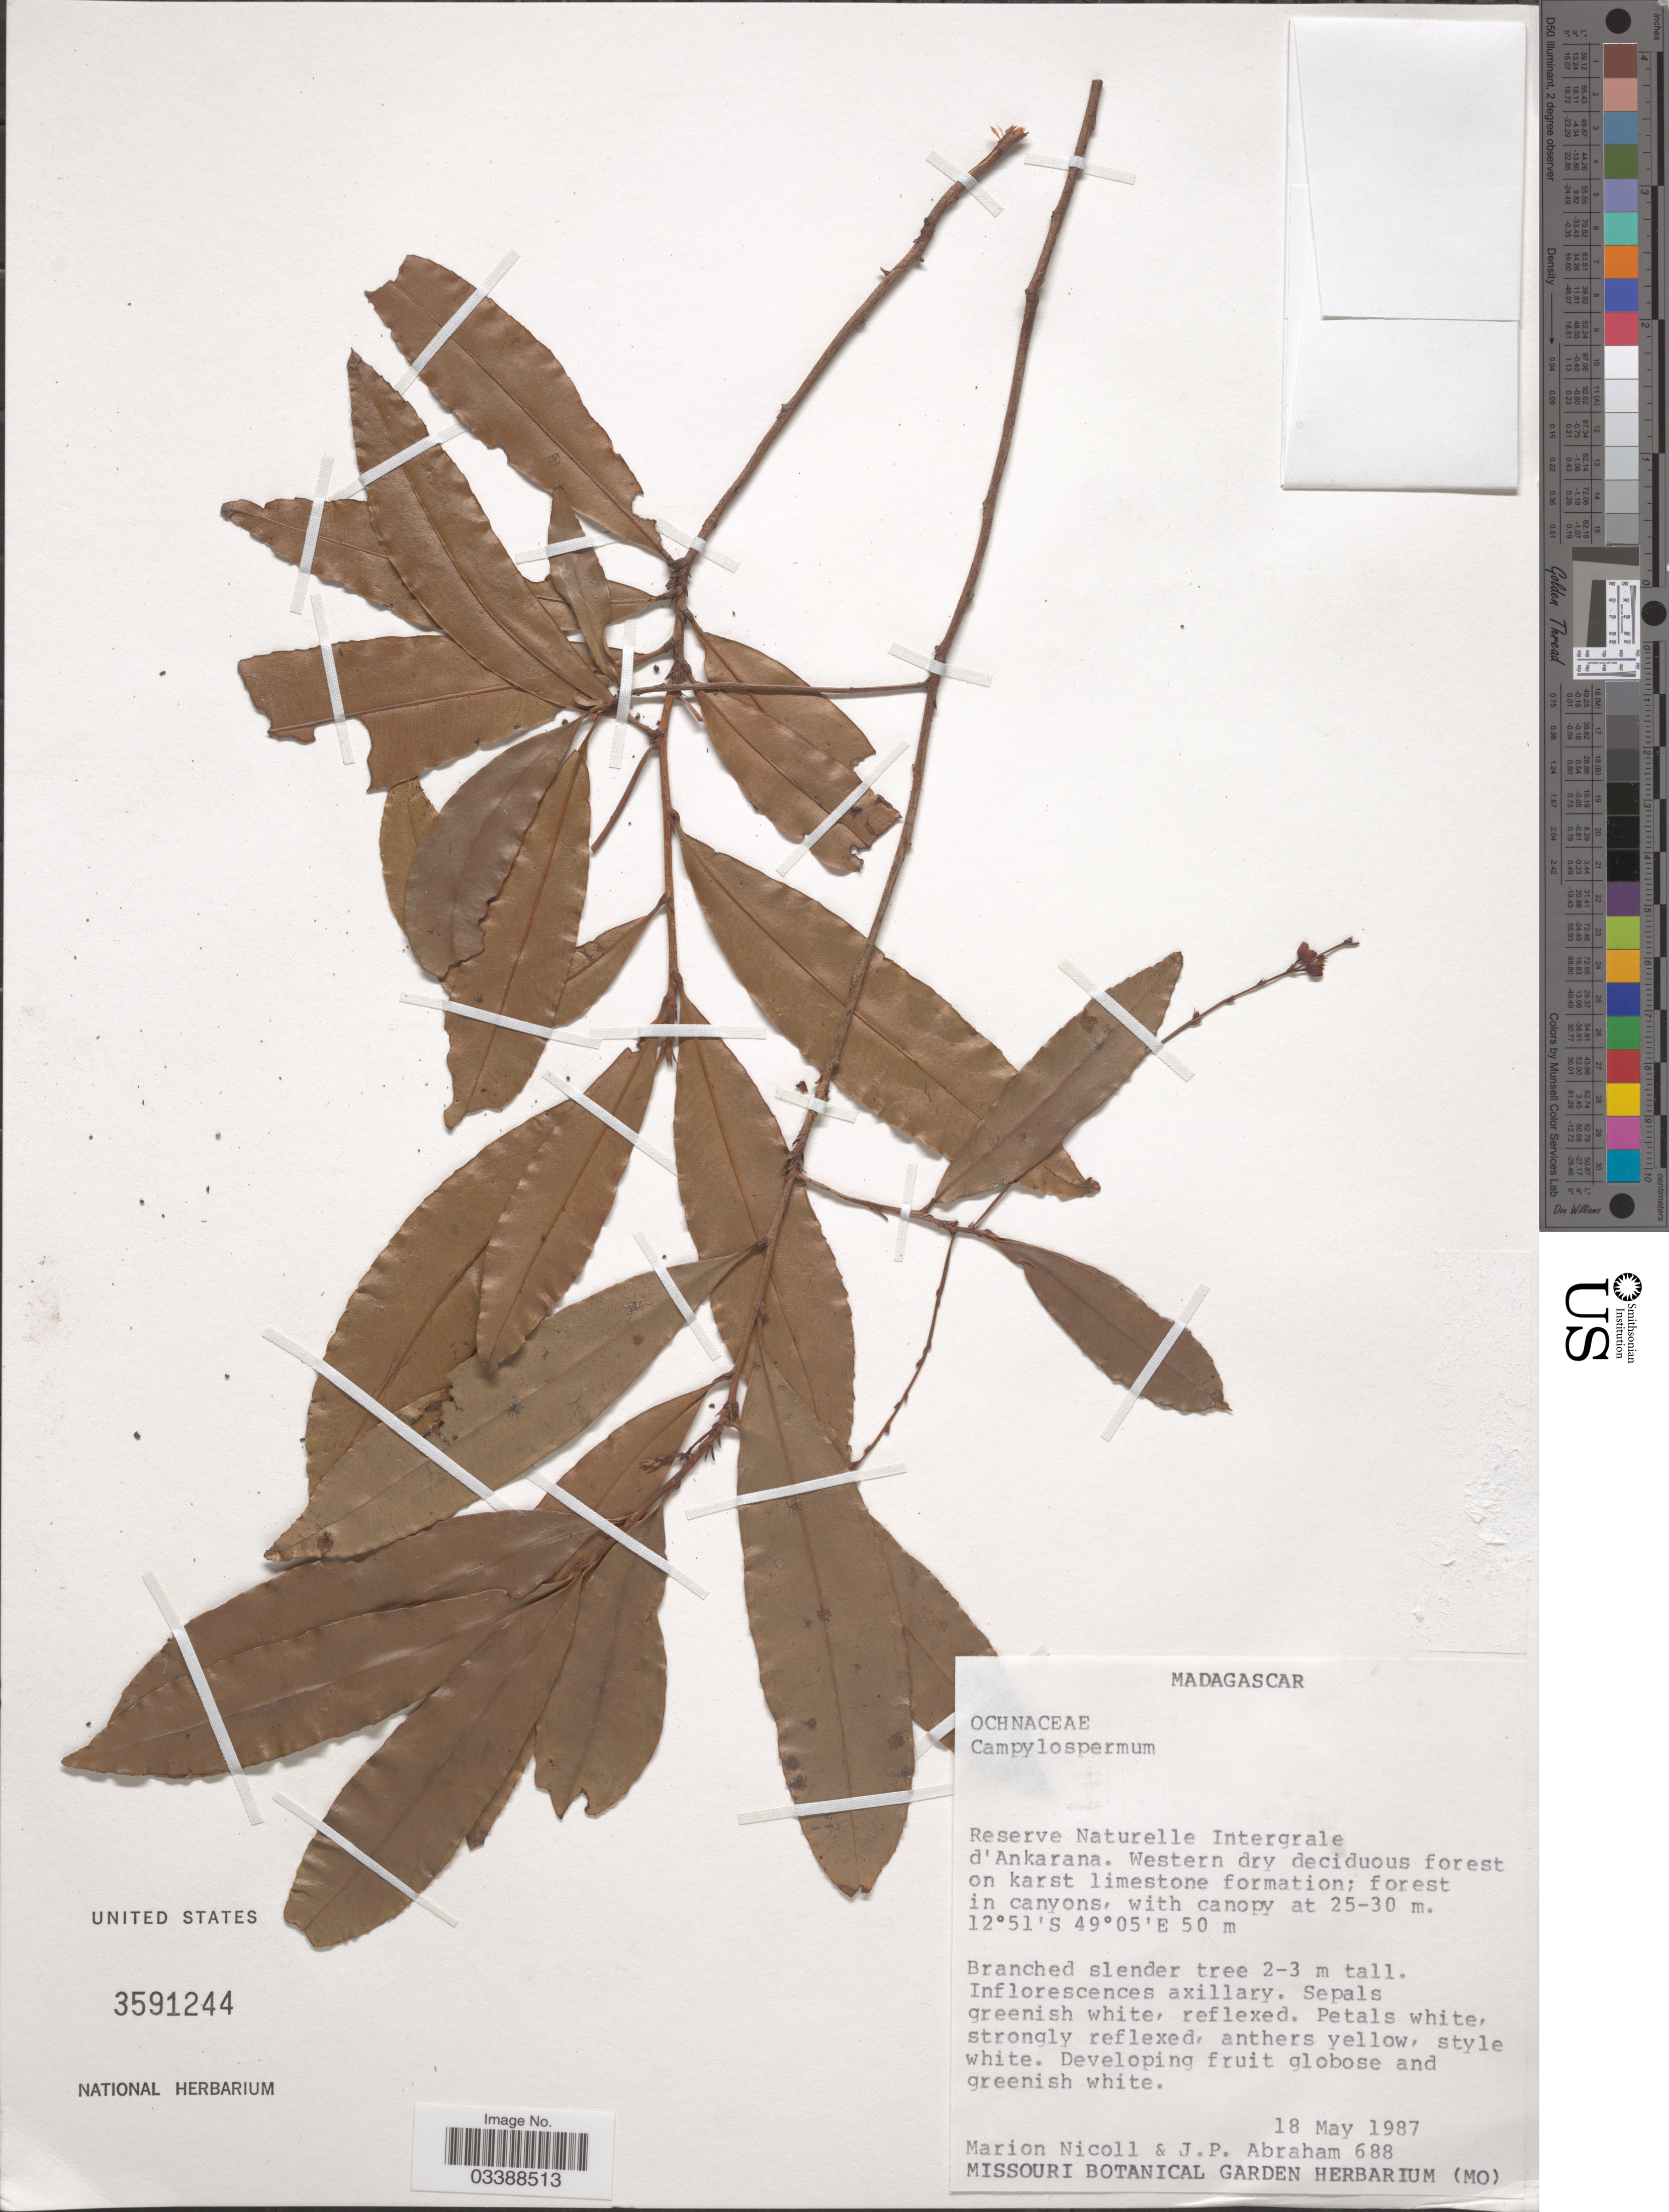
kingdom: Plantae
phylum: Tracheophyta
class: Magnoliopsida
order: Malpighiales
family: Ochnaceae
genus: Campylospermum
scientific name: Campylospermum sp.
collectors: M. F. Nicoll & J. P. Abraham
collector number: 688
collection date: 1987-05-18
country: Madagascar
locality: Reserve Naturelle Integrale d'Ankarana. Western dry deciduous forest on karst limestone formation; forest in canyons, with canopy at 25-30 m.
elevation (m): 50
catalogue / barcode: US 3591244